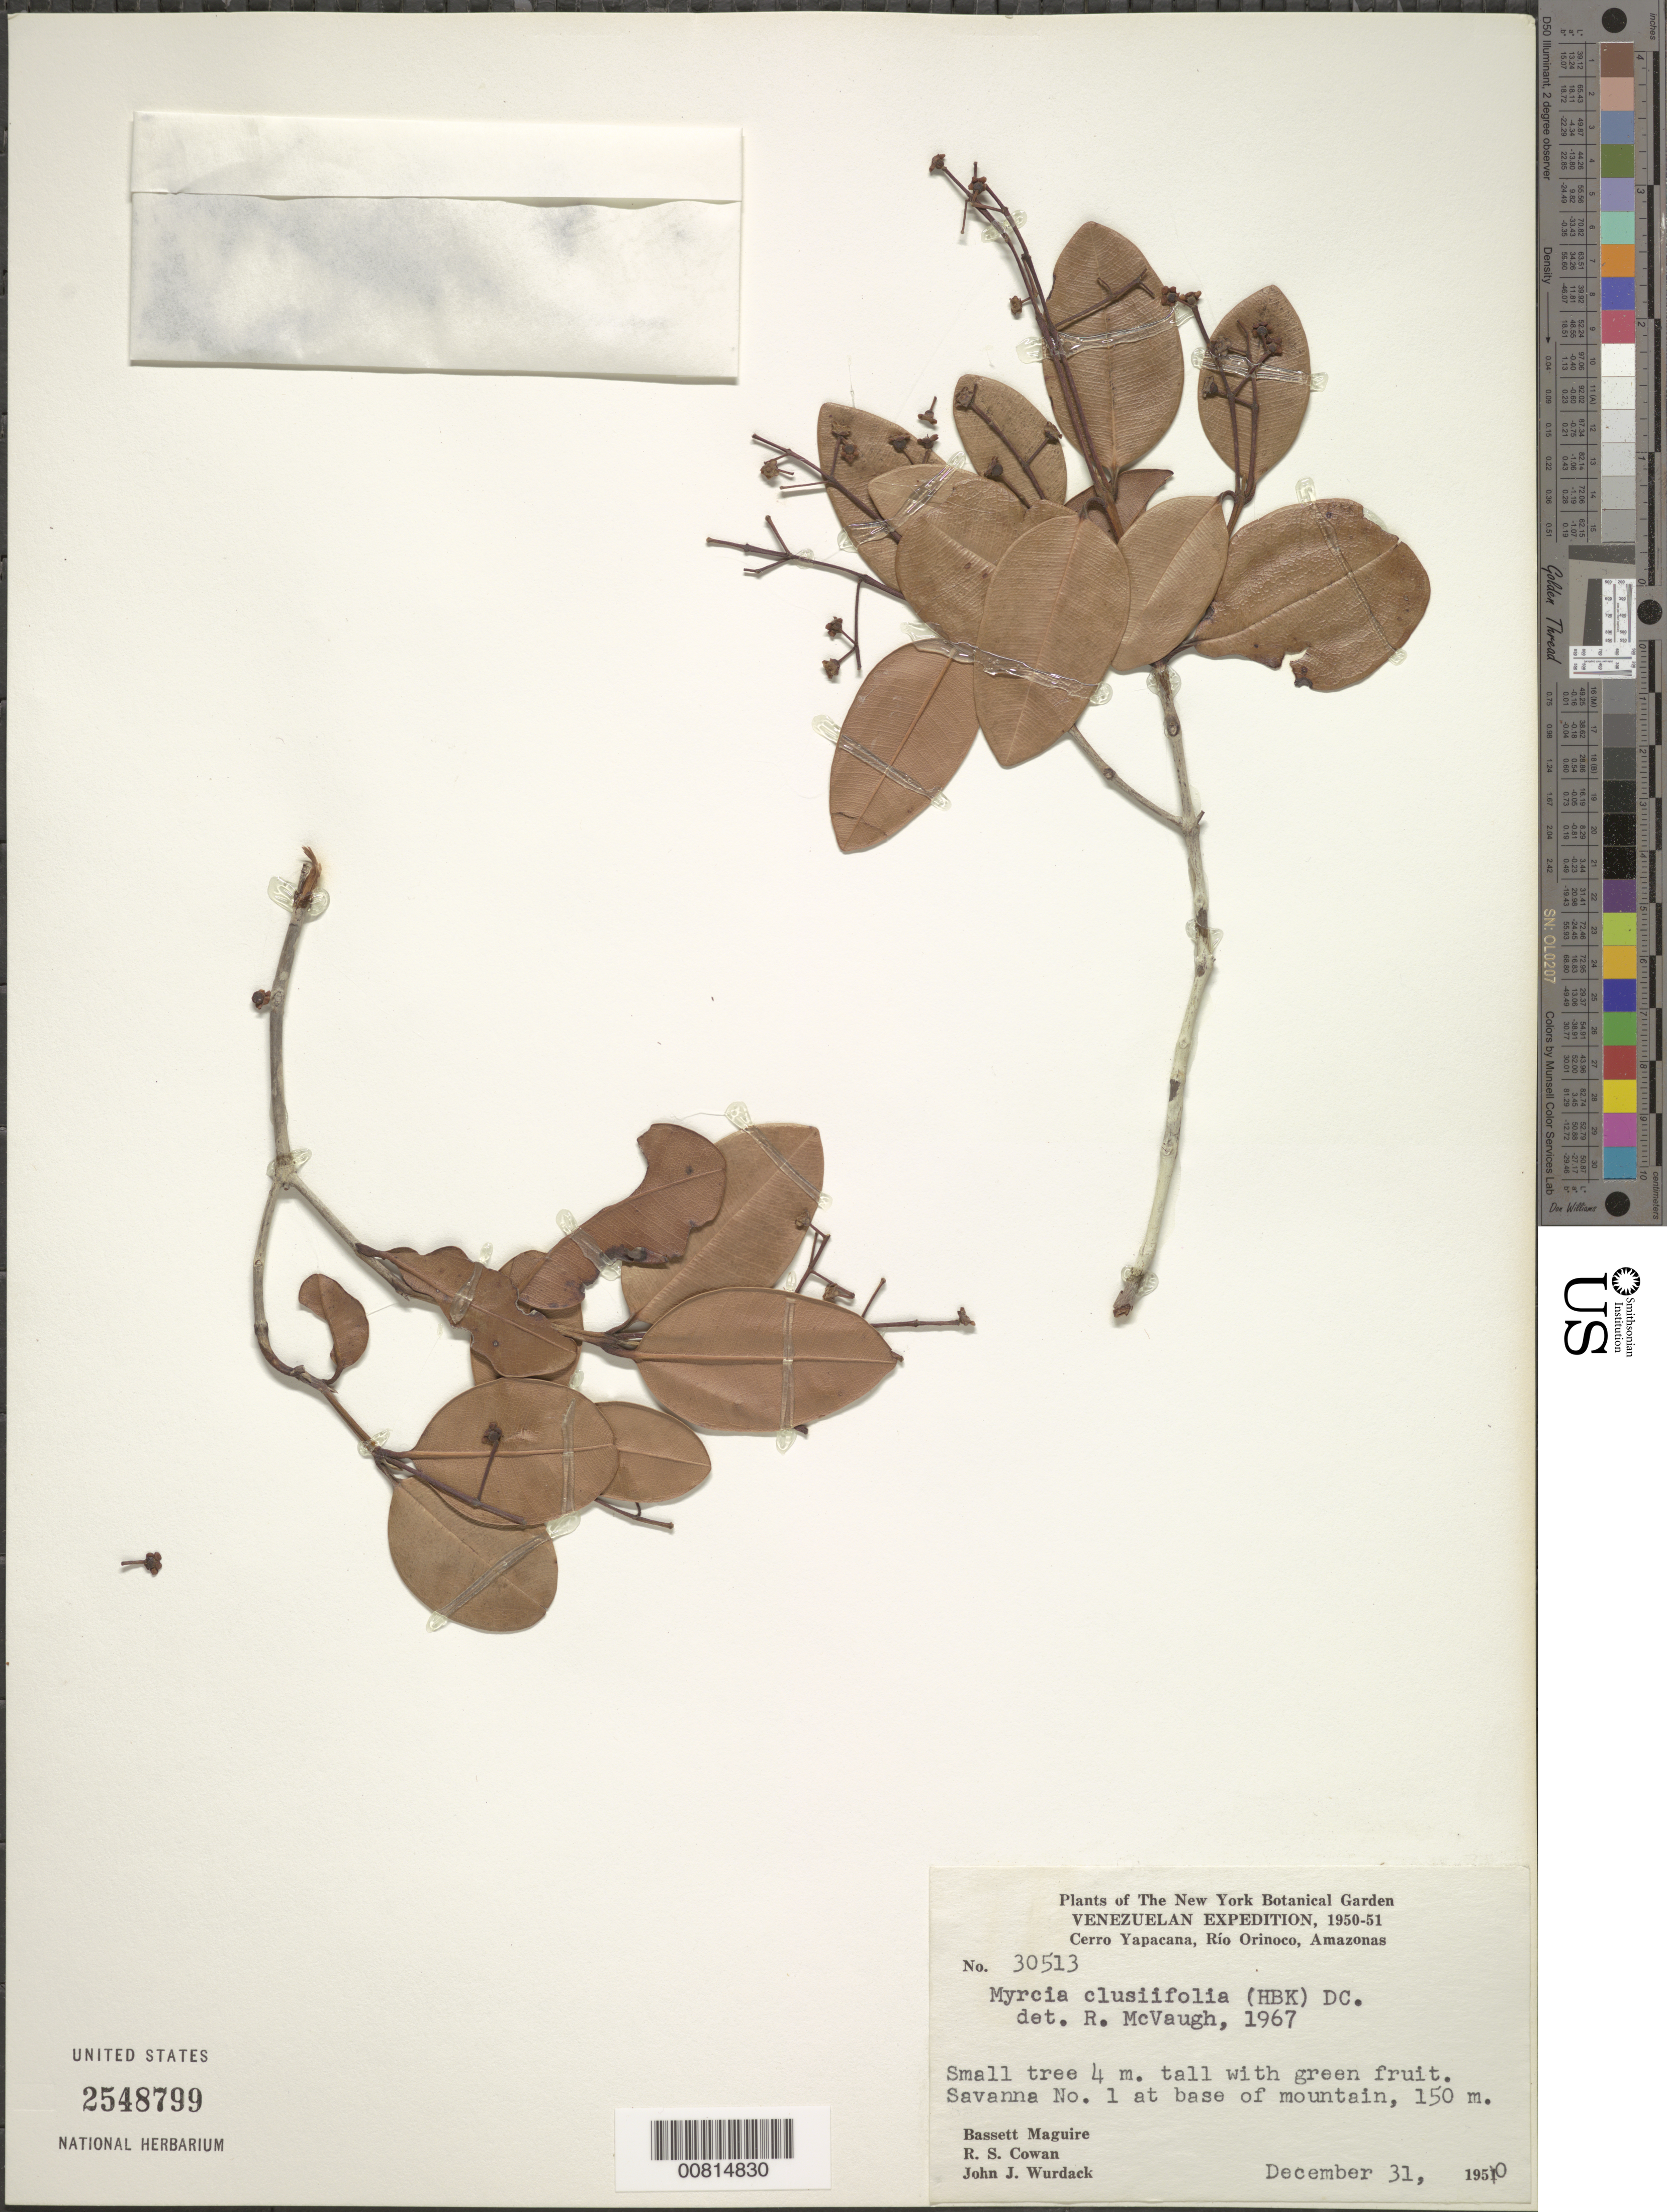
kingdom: Plantae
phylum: Tracheophyta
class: Magnoliopsida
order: Myrtales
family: Myrtaceae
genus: Myrcia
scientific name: Myrcia clusiifolia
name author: (Kunth) DC.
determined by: McVaugh, R.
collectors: B. Maguire, R. S. Cowan & J. J. Wurdack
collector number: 30513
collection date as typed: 31-Dec-50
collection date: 1950-12-31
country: Venezuela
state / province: Amazonas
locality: Cerro Yapacána, Río Orinoco, Savanna No. I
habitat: Base of mountain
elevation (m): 150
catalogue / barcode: US 2548799